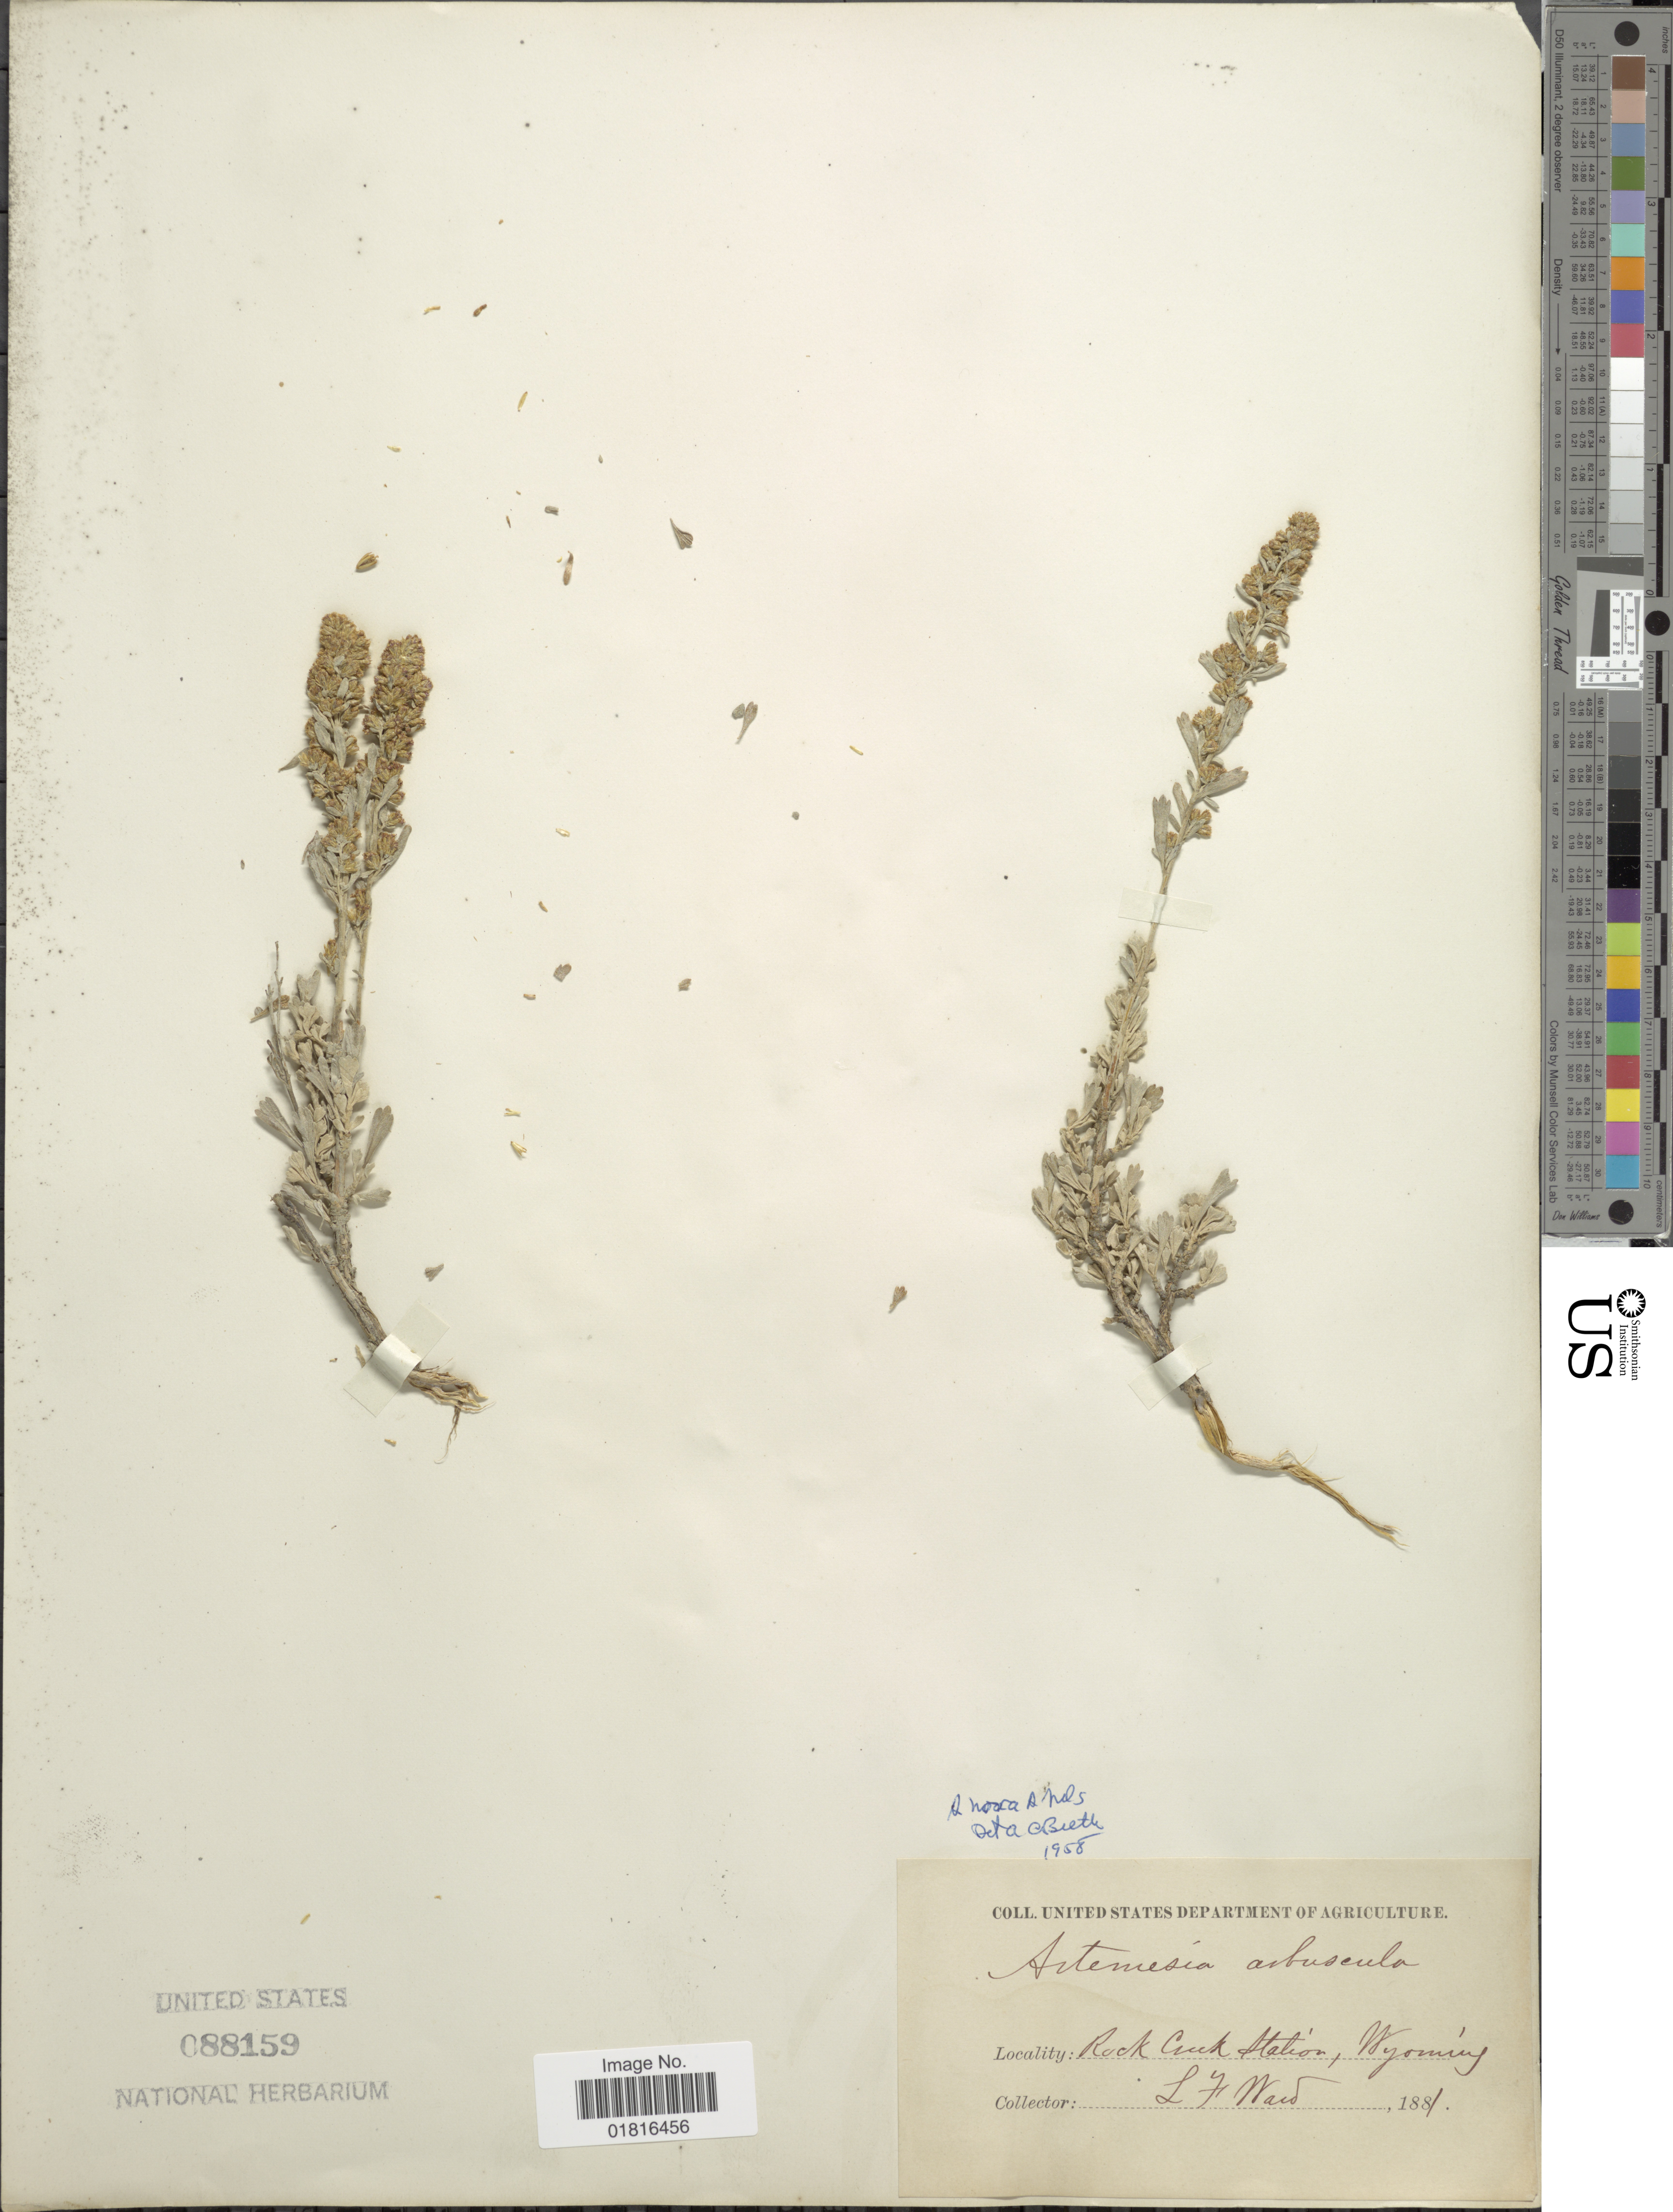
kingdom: Plantae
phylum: Tracheophyta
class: Magnoliopsida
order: Asterales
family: Asteraceae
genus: Artemisia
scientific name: Artemisia nova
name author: A. Nelson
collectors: L. Ward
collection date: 1881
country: United States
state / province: Wyoming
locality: Rock Creek Station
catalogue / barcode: US 88159